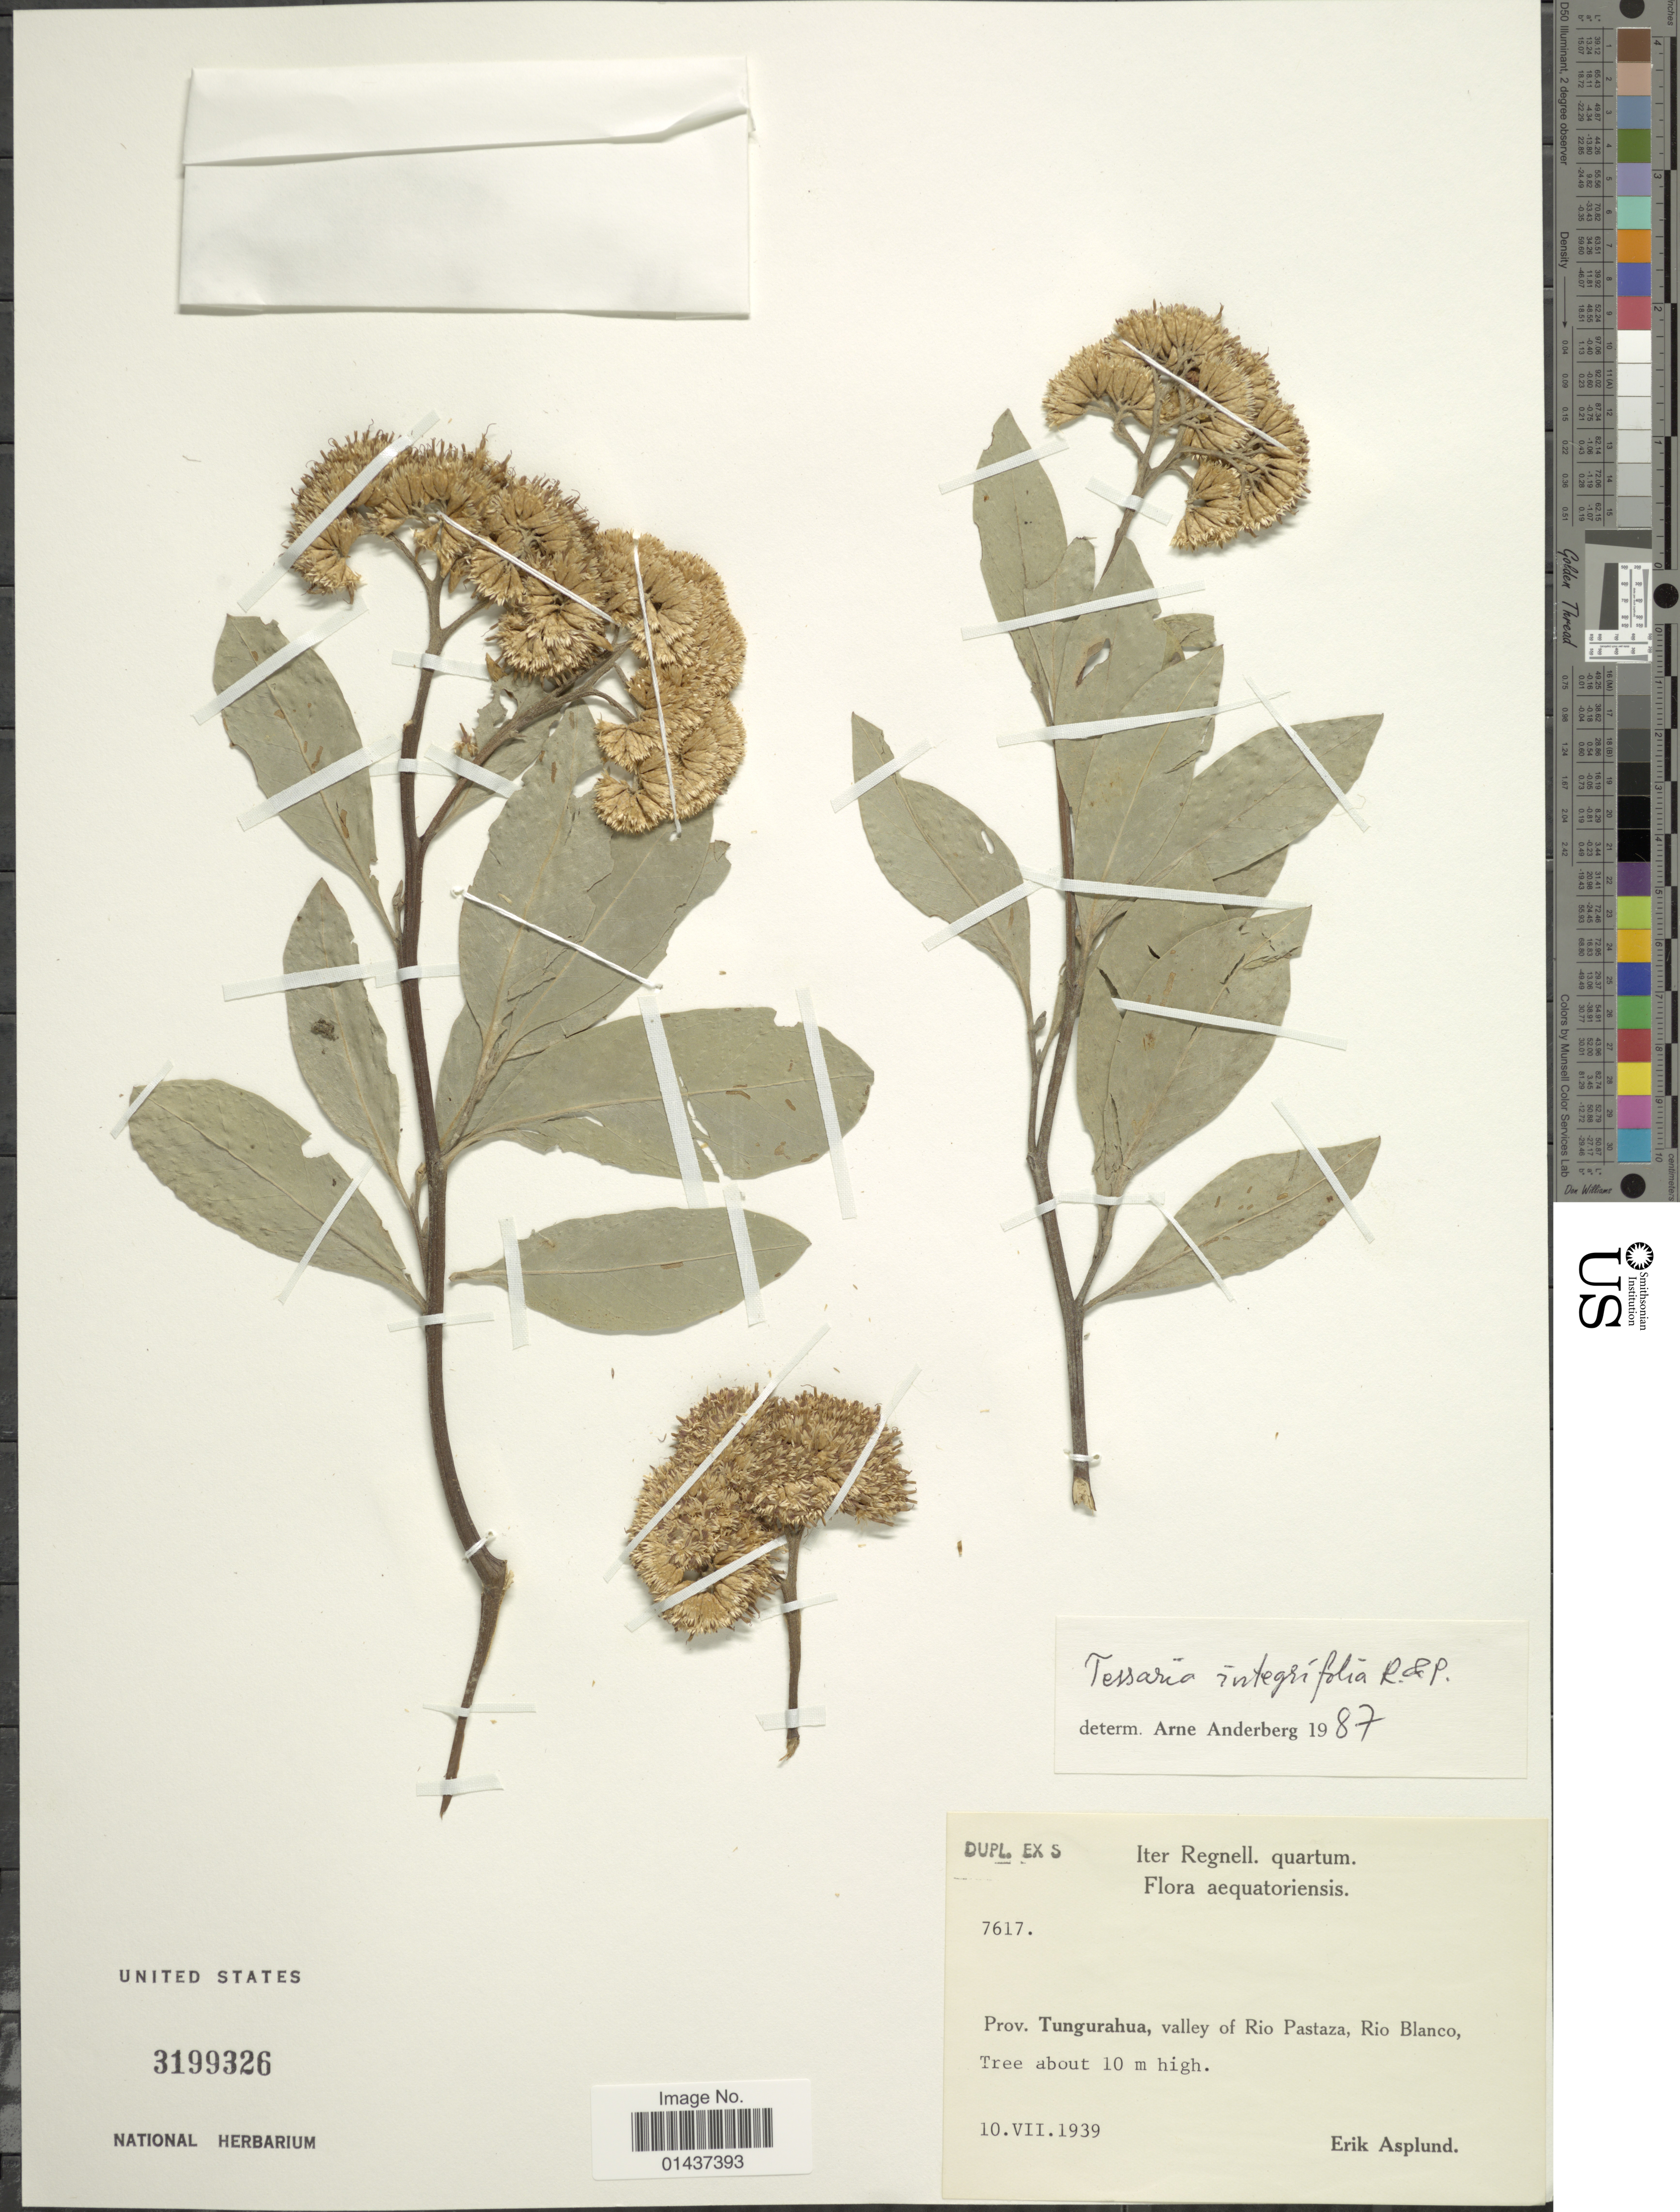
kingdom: Plantae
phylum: Tracheophyta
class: Magnoliopsida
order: Asterales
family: Asteraceae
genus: Tessaria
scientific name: Tessaria integrifolia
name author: Ruiz & Pav.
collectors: E. Asplund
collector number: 7617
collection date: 1939-07-10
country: Ecuador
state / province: Tungurahua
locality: Valley of Rio Pastaza, Rio Blanco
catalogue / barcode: US 3199326